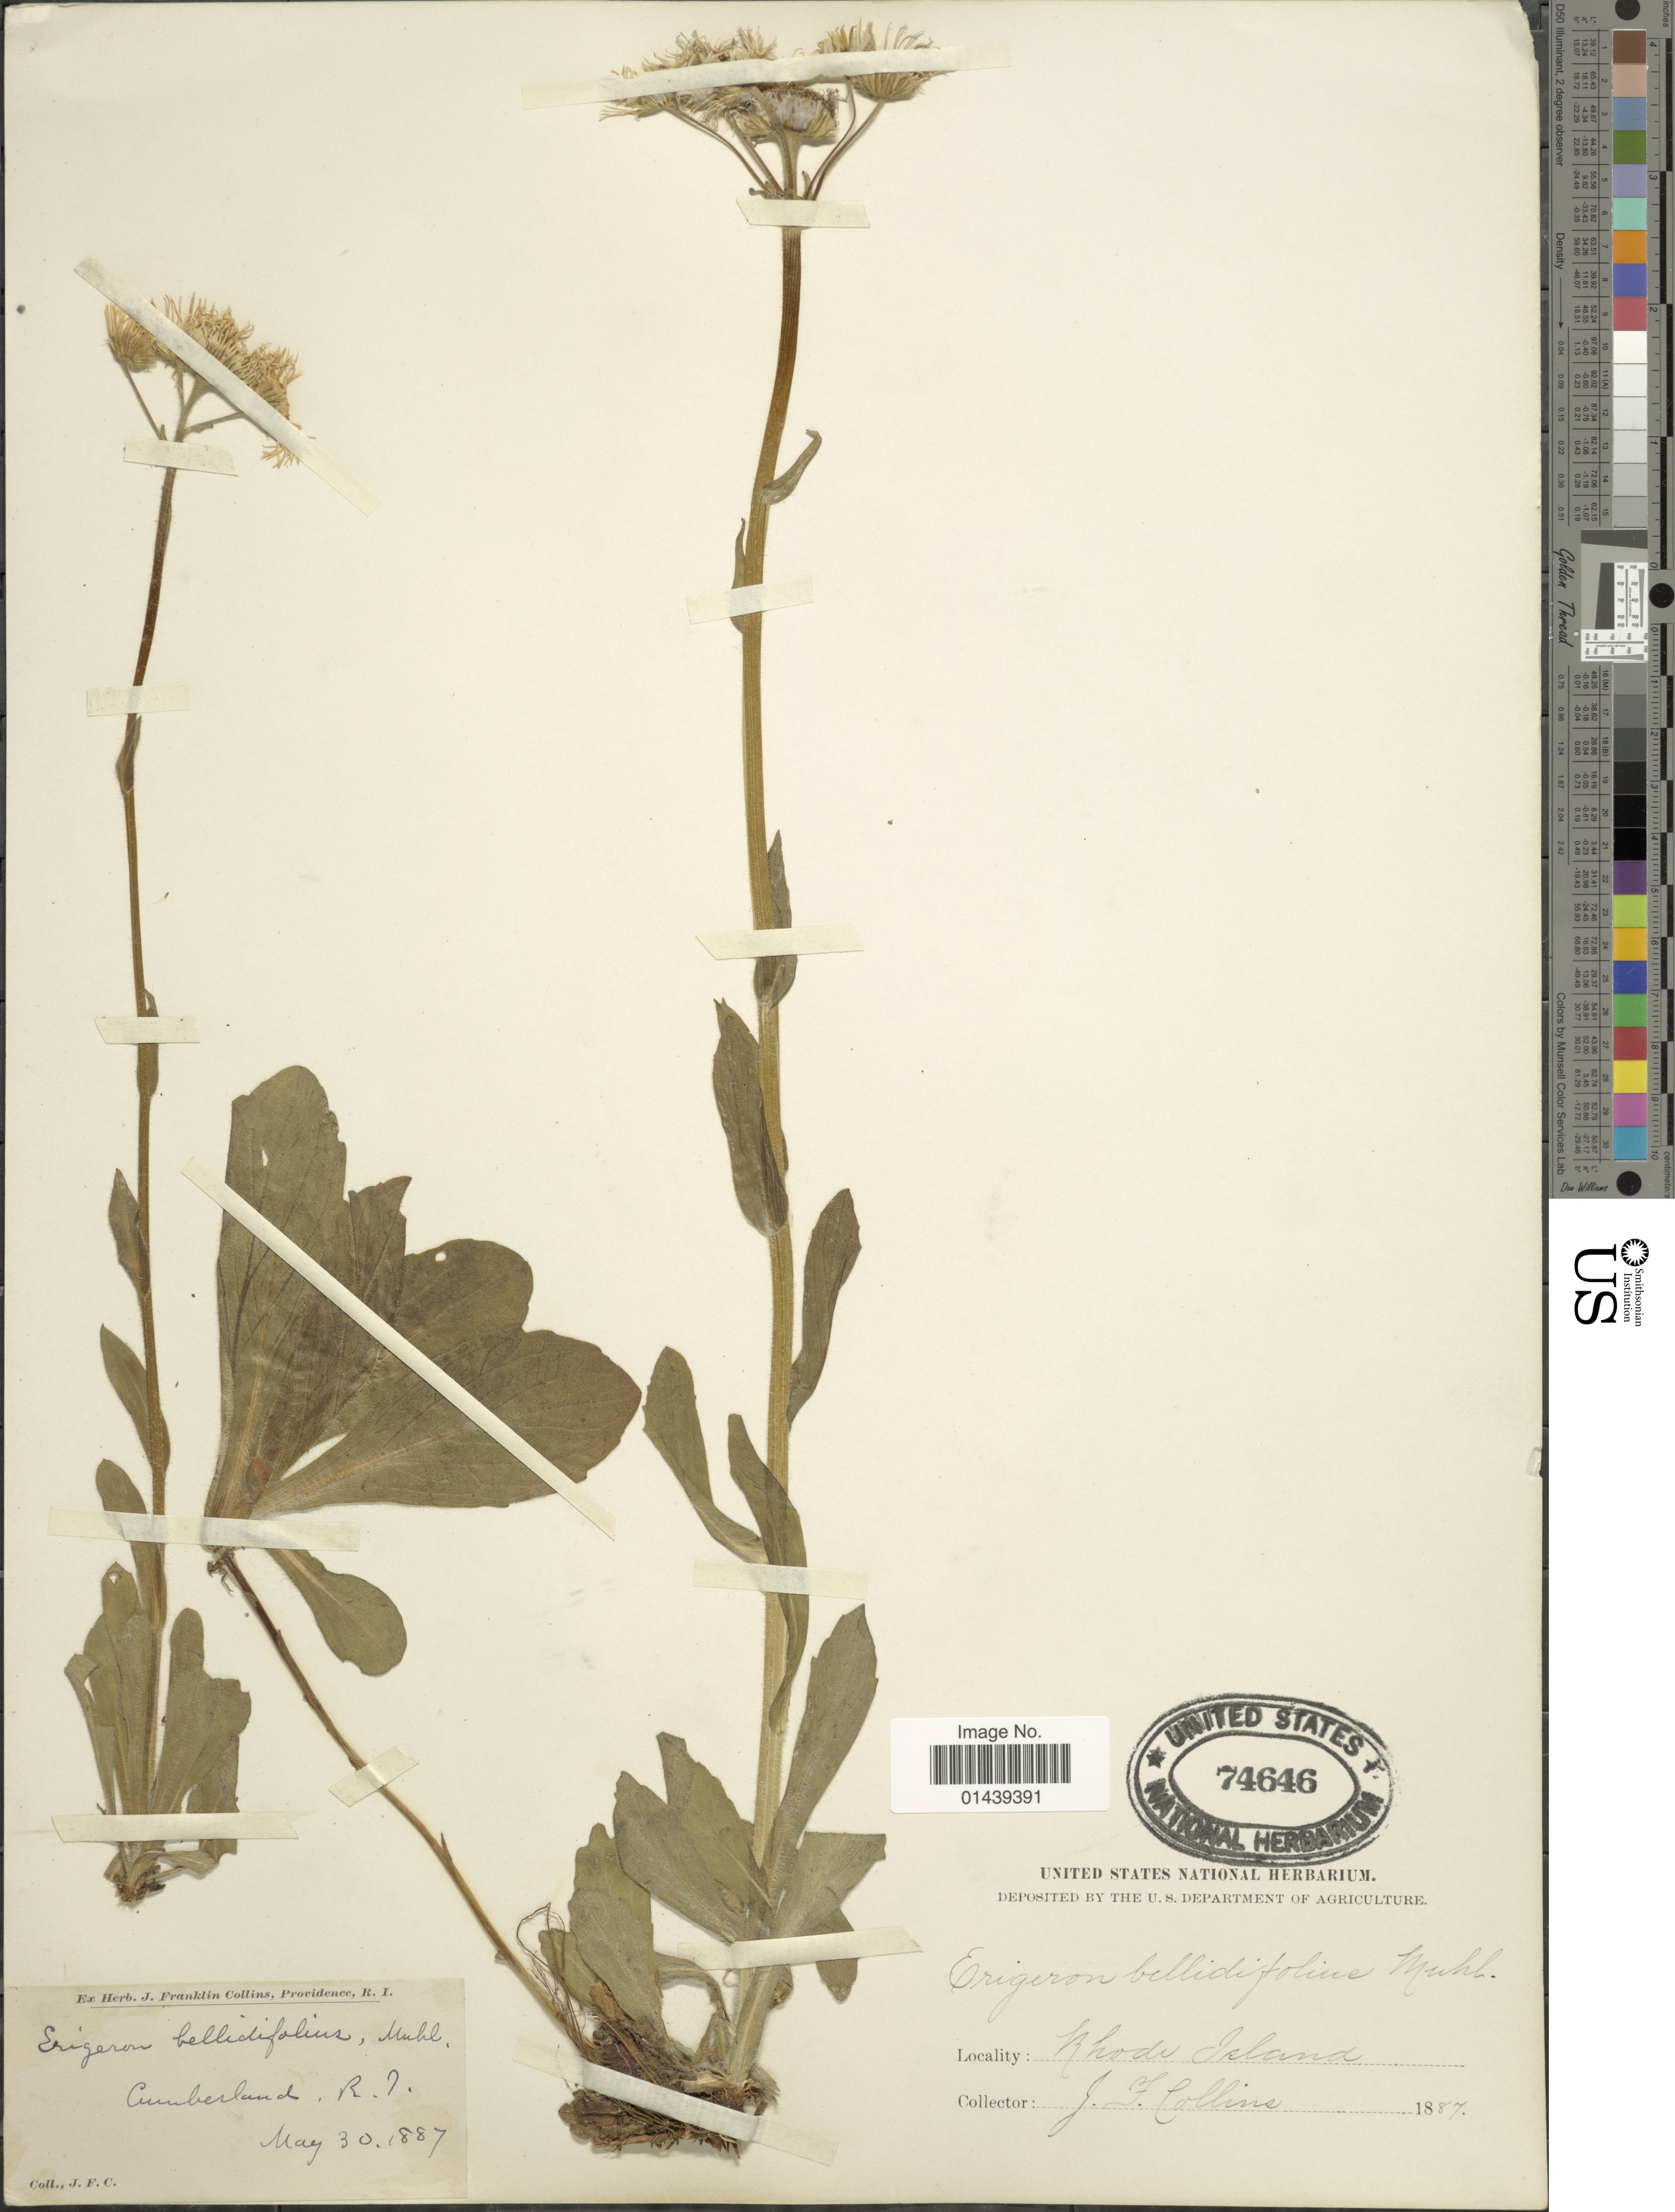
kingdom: Plantae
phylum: Tracheophyta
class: Magnoliopsida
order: Asterales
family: Asteraceae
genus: Erigeron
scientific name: Erigeron pulchellus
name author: Michx.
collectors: J. Collins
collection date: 1887-05-30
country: United States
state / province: Rhode Island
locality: Cumberland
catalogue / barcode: US 74646